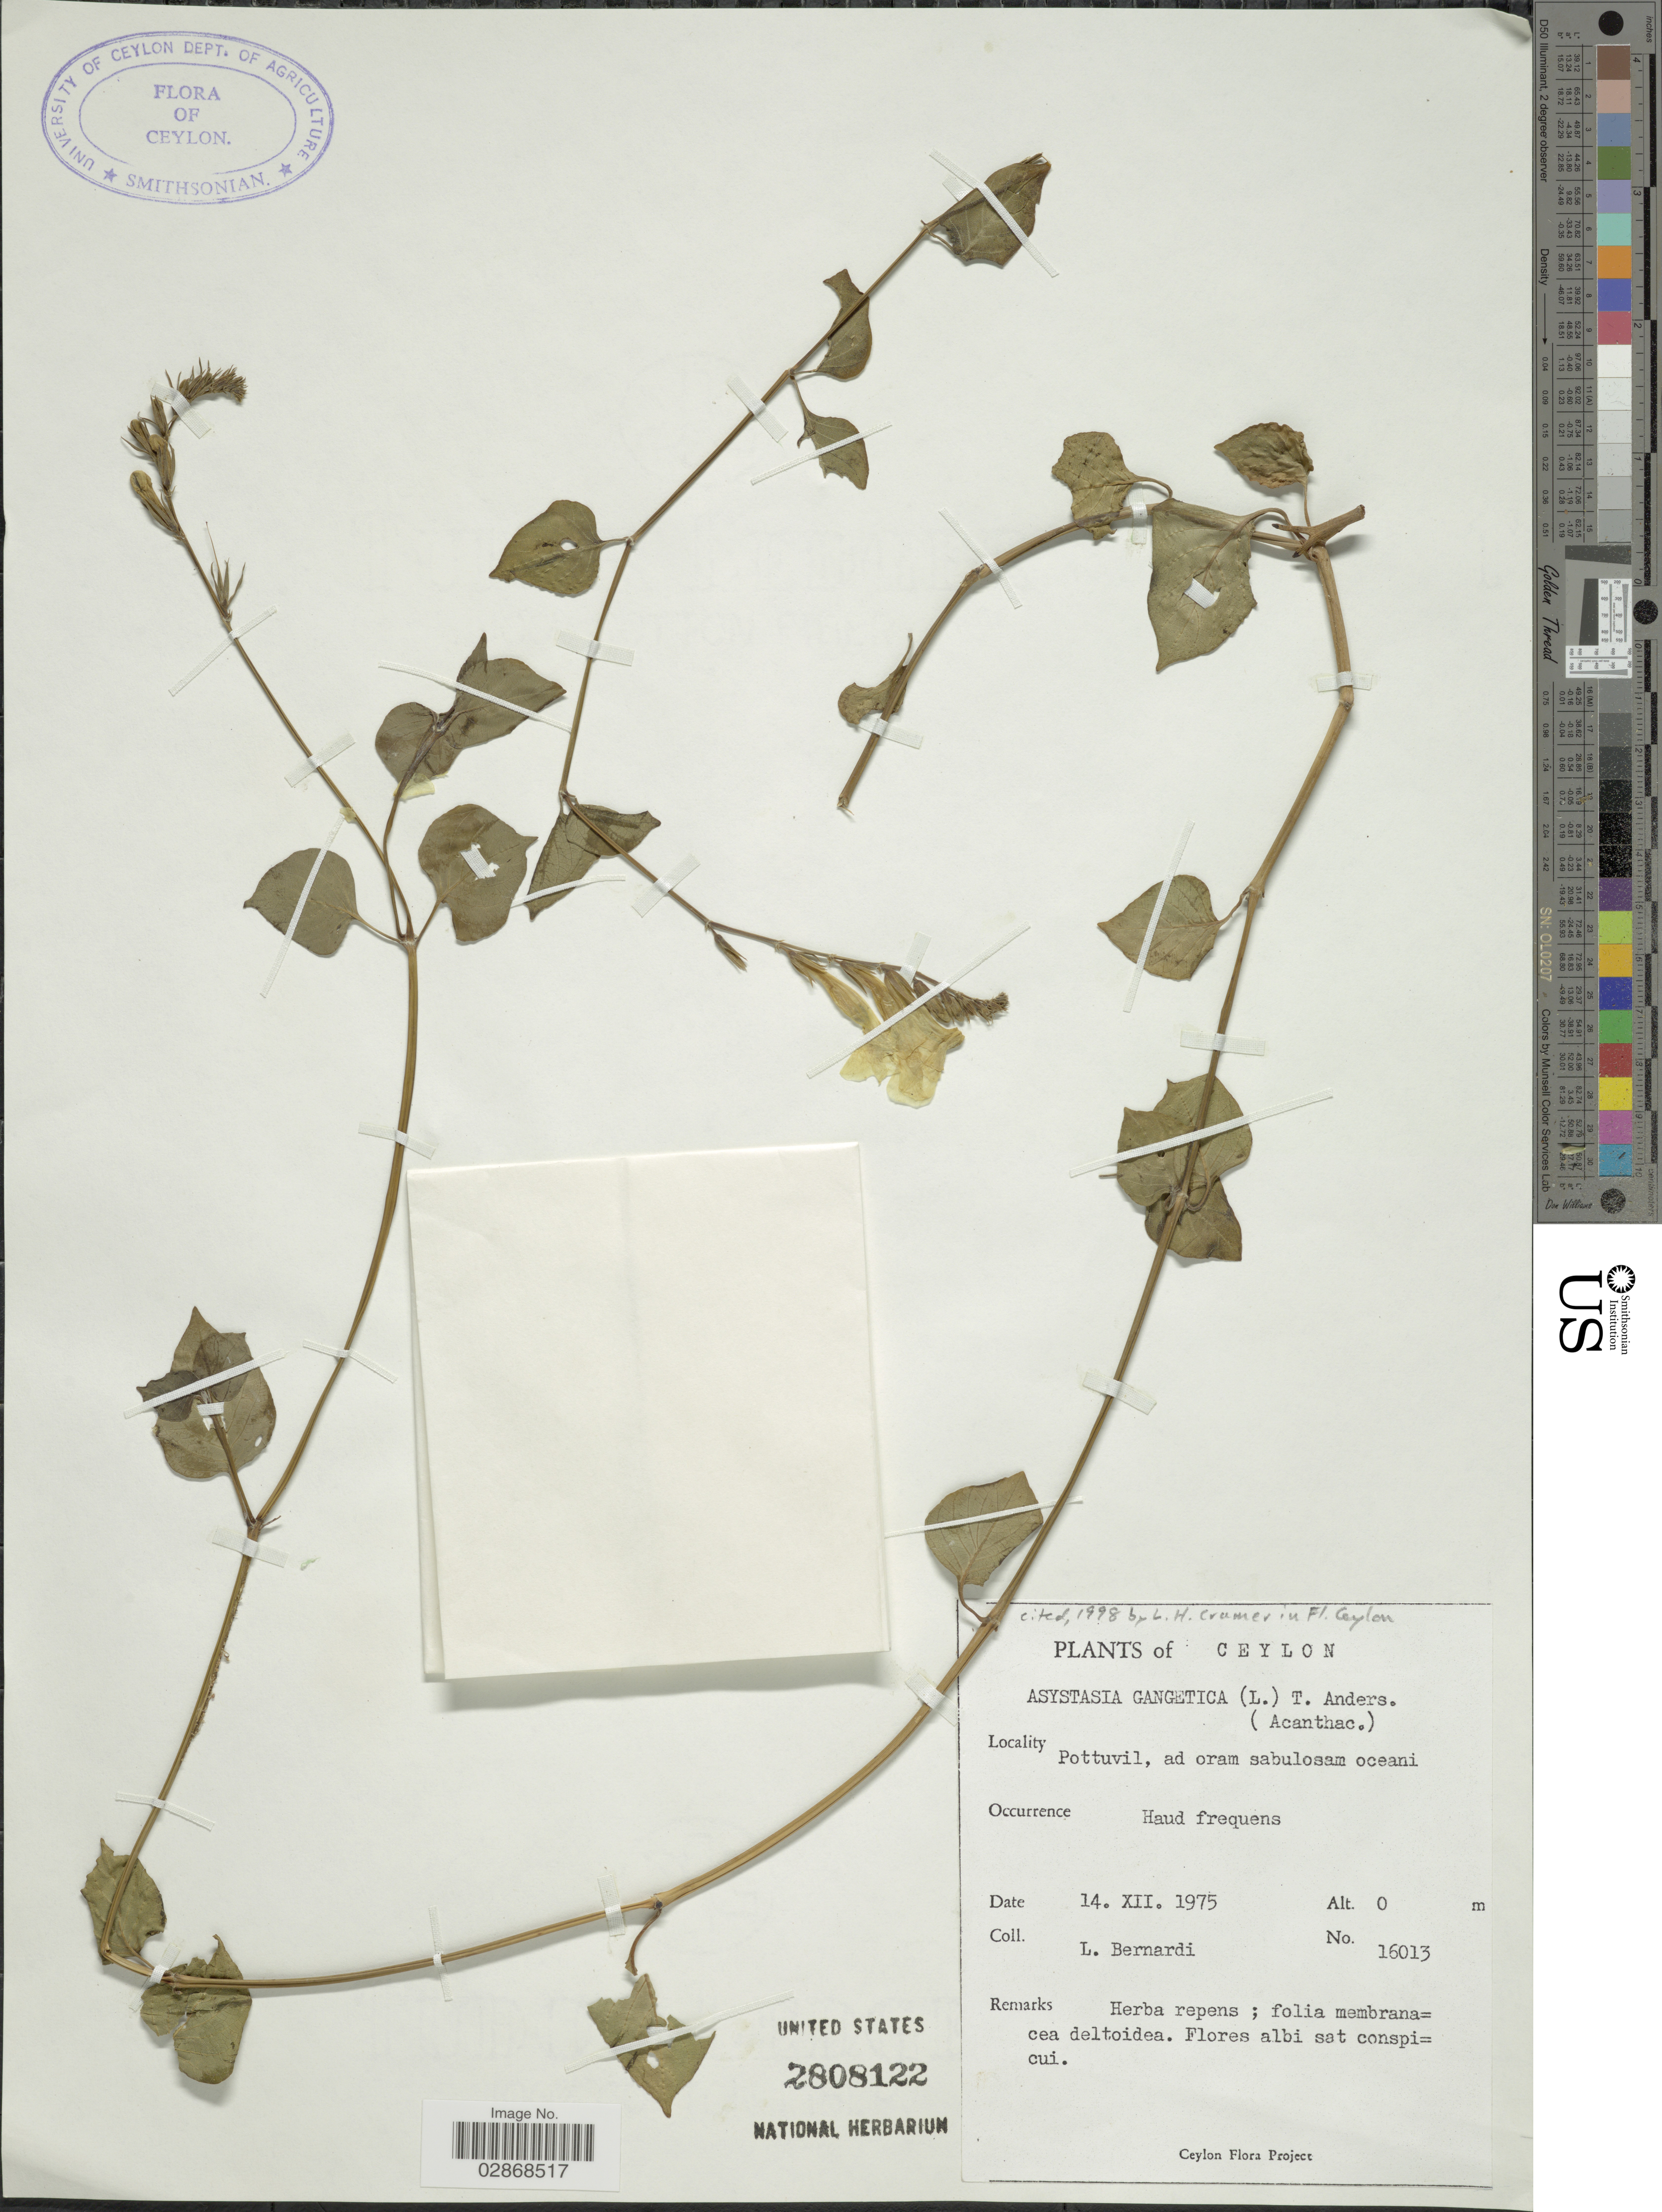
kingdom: Plantae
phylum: Tracheophyta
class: Magnoliopsida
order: Lamiales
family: Acanthaceae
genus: Asystasia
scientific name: Asystasia gangetica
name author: (L.) T. Anderson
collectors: L. Bernardi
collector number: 16013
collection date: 1975-12-14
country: Sri Lanka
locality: Ceylon. Pottuvil, ad oram sabulosam oceani.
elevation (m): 0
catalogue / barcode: US 2808122